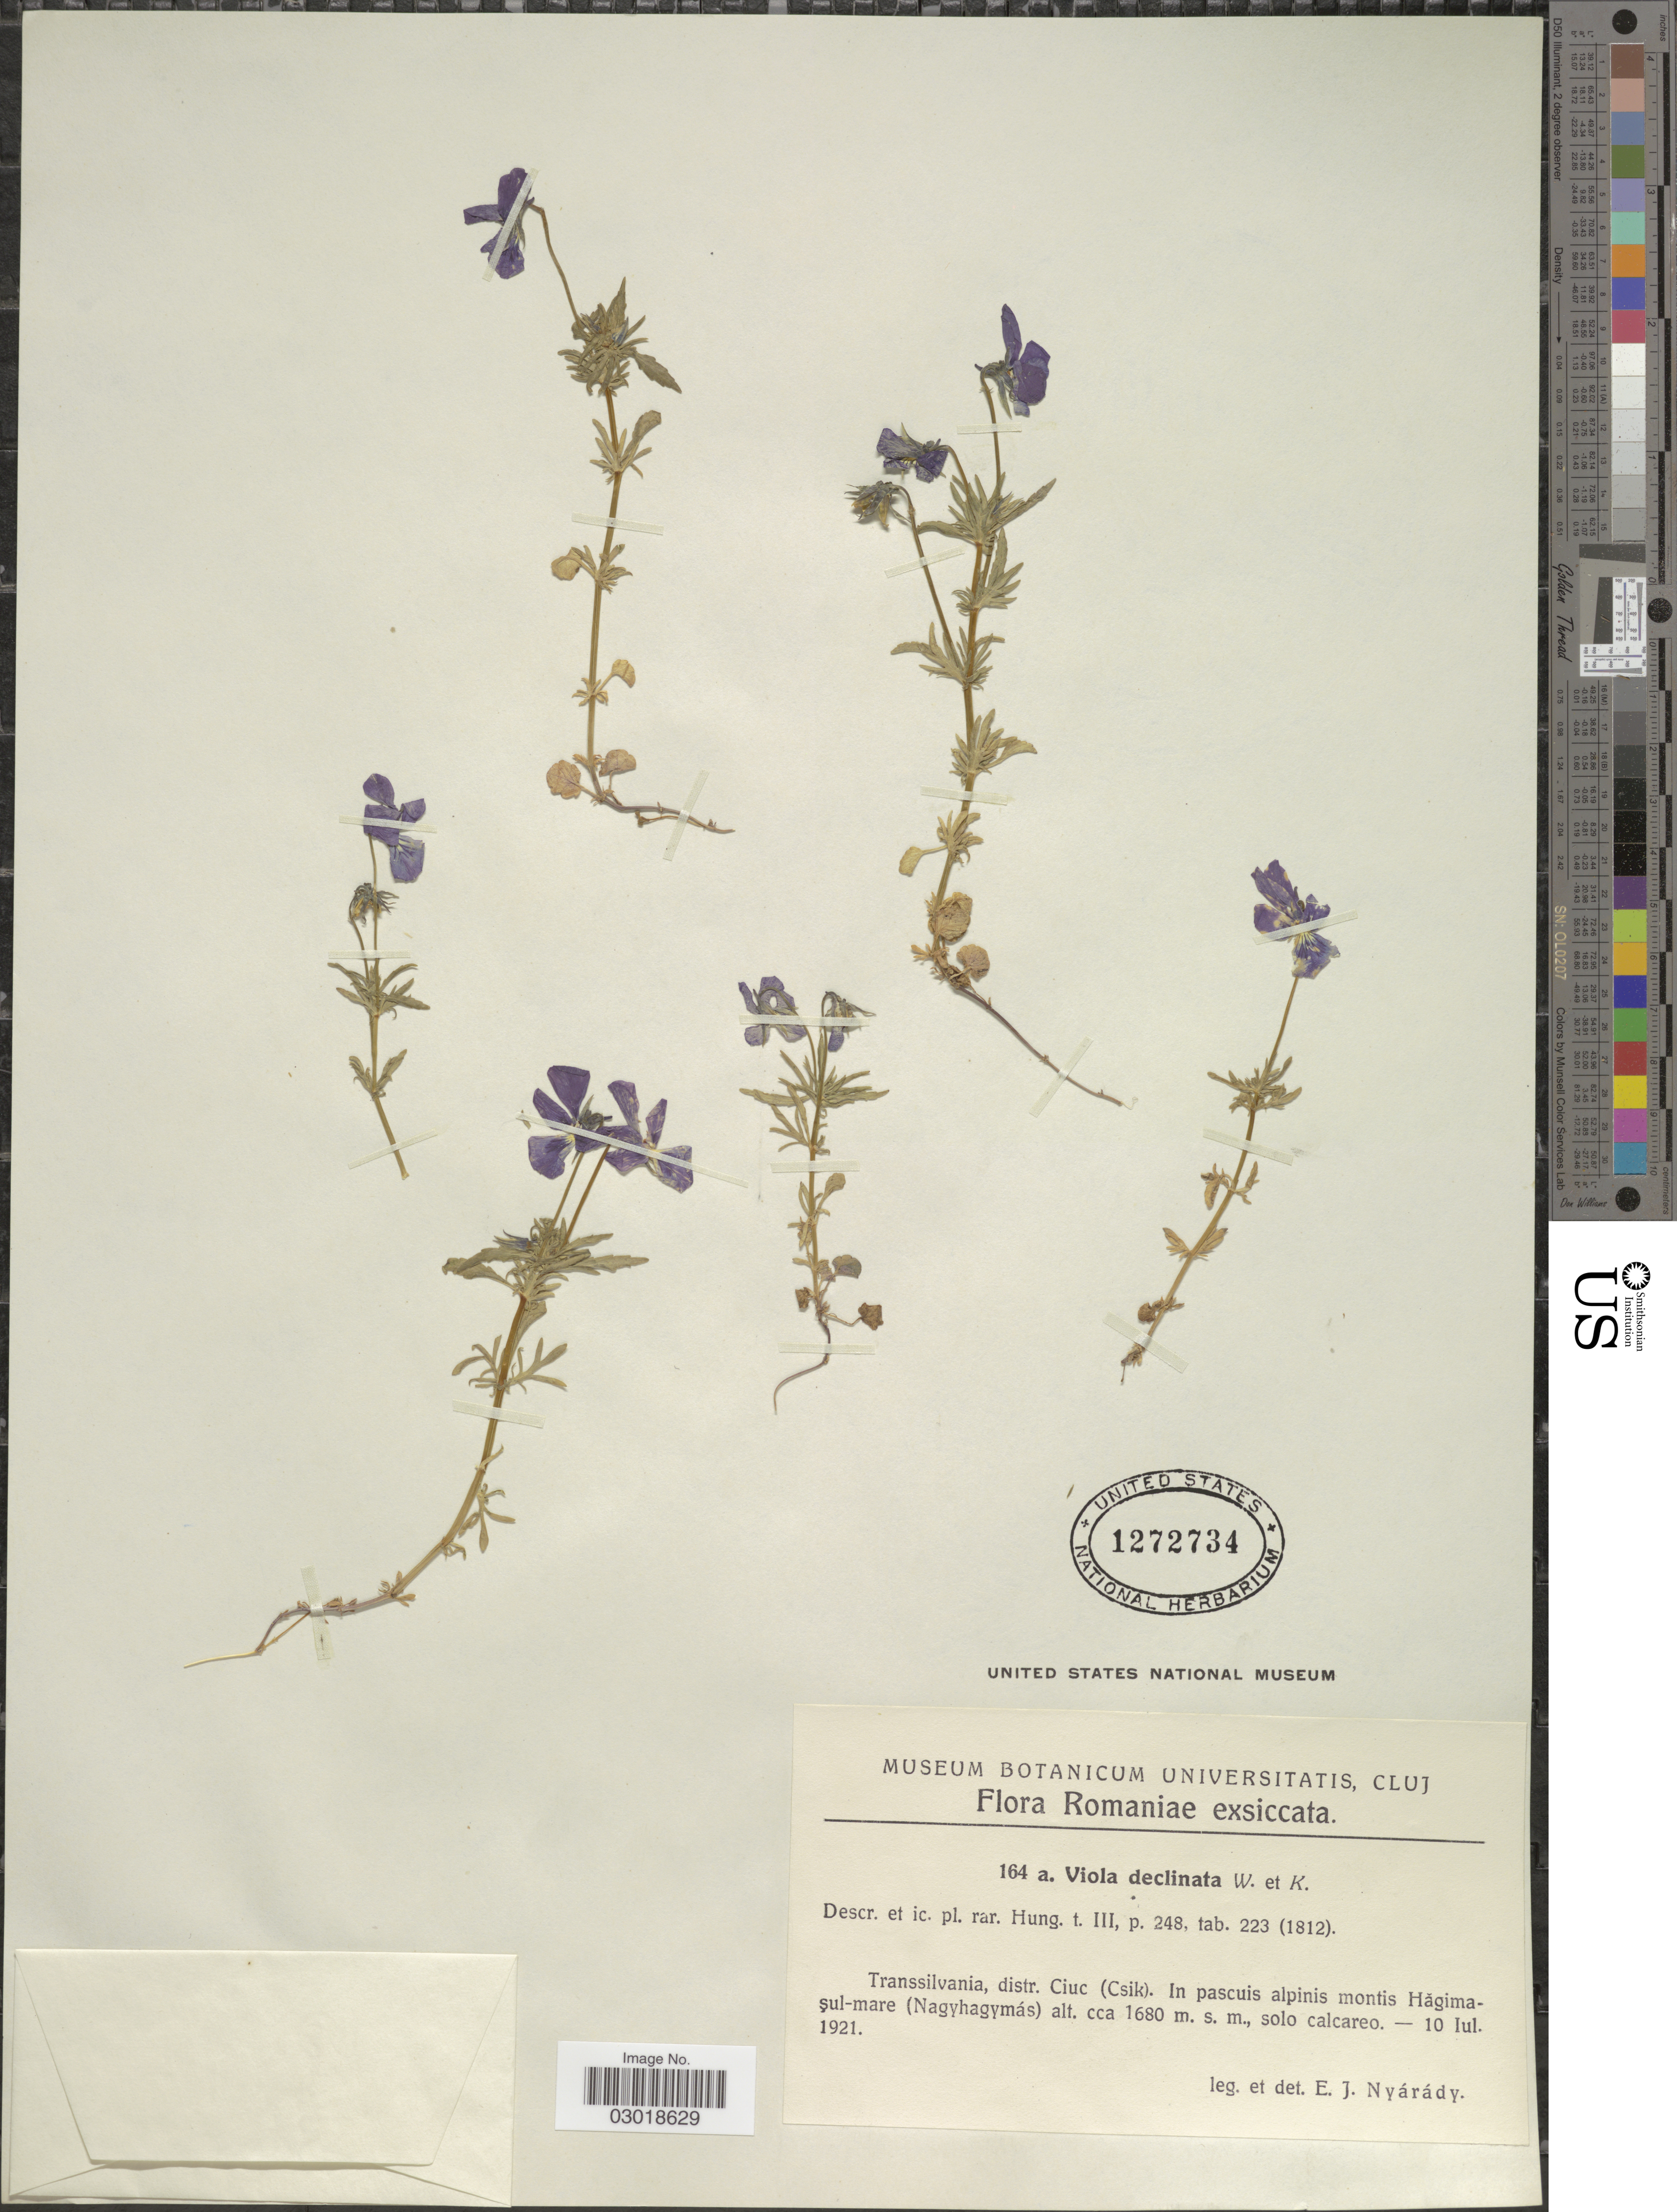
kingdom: Plantae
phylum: Tracheophyta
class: Magnoliopsida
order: Malpighiales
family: Violaceae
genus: Viola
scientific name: Viola declinata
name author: Waldst. & Kit.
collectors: E. Nyárády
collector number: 164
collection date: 1921-07-10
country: Romania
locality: Transsilvania, distr. Ciuc (Csik). In pascuis alpinis montis Hagimasul-mare (Nagyhagymás).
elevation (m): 1680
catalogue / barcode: US 1272734